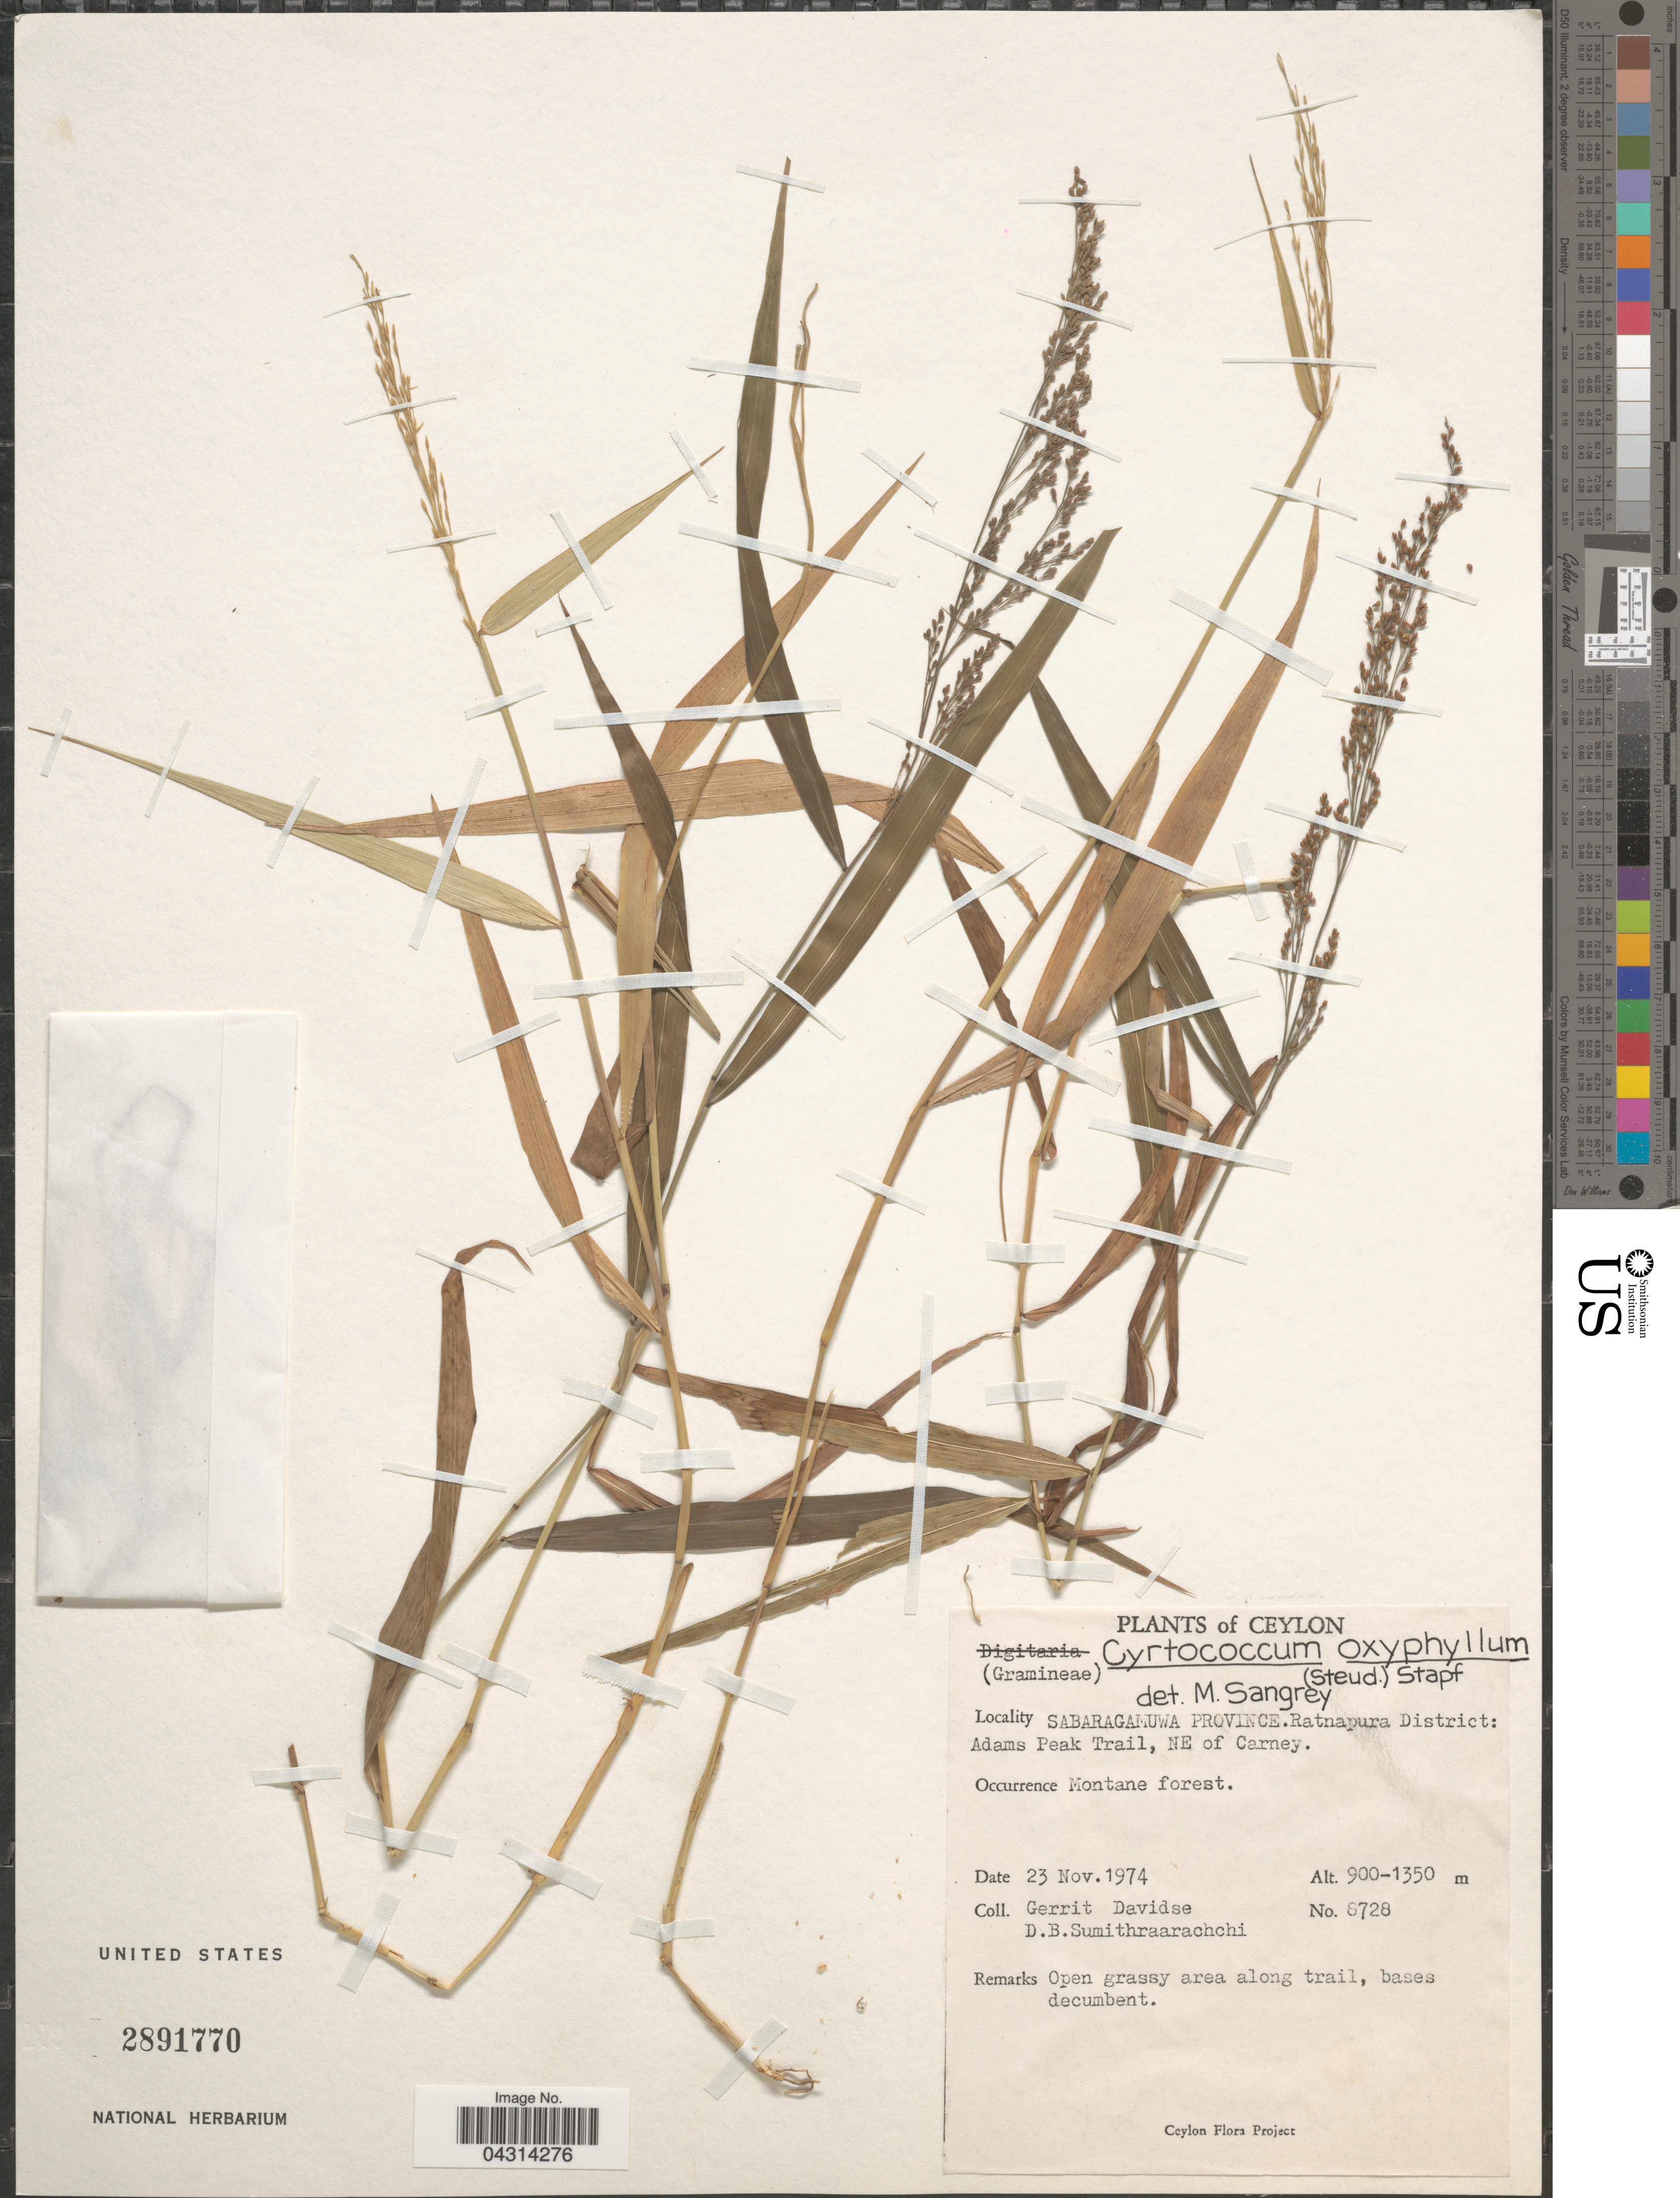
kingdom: Plantae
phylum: Tracheophyta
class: Liliopsida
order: Poales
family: Poaceae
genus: Cyrtococcum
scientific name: Cyrtococcum oxyphyllum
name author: (Steud.) Stapf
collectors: G. Davidse & D. B. Sumithraarachchi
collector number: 8728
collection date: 1974-11-23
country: Sri Lanka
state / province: Sabaragamuwa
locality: Ceylon. Ratnapura District: Adams Peak Trail, NE of Carney.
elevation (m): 900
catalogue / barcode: US 2891770